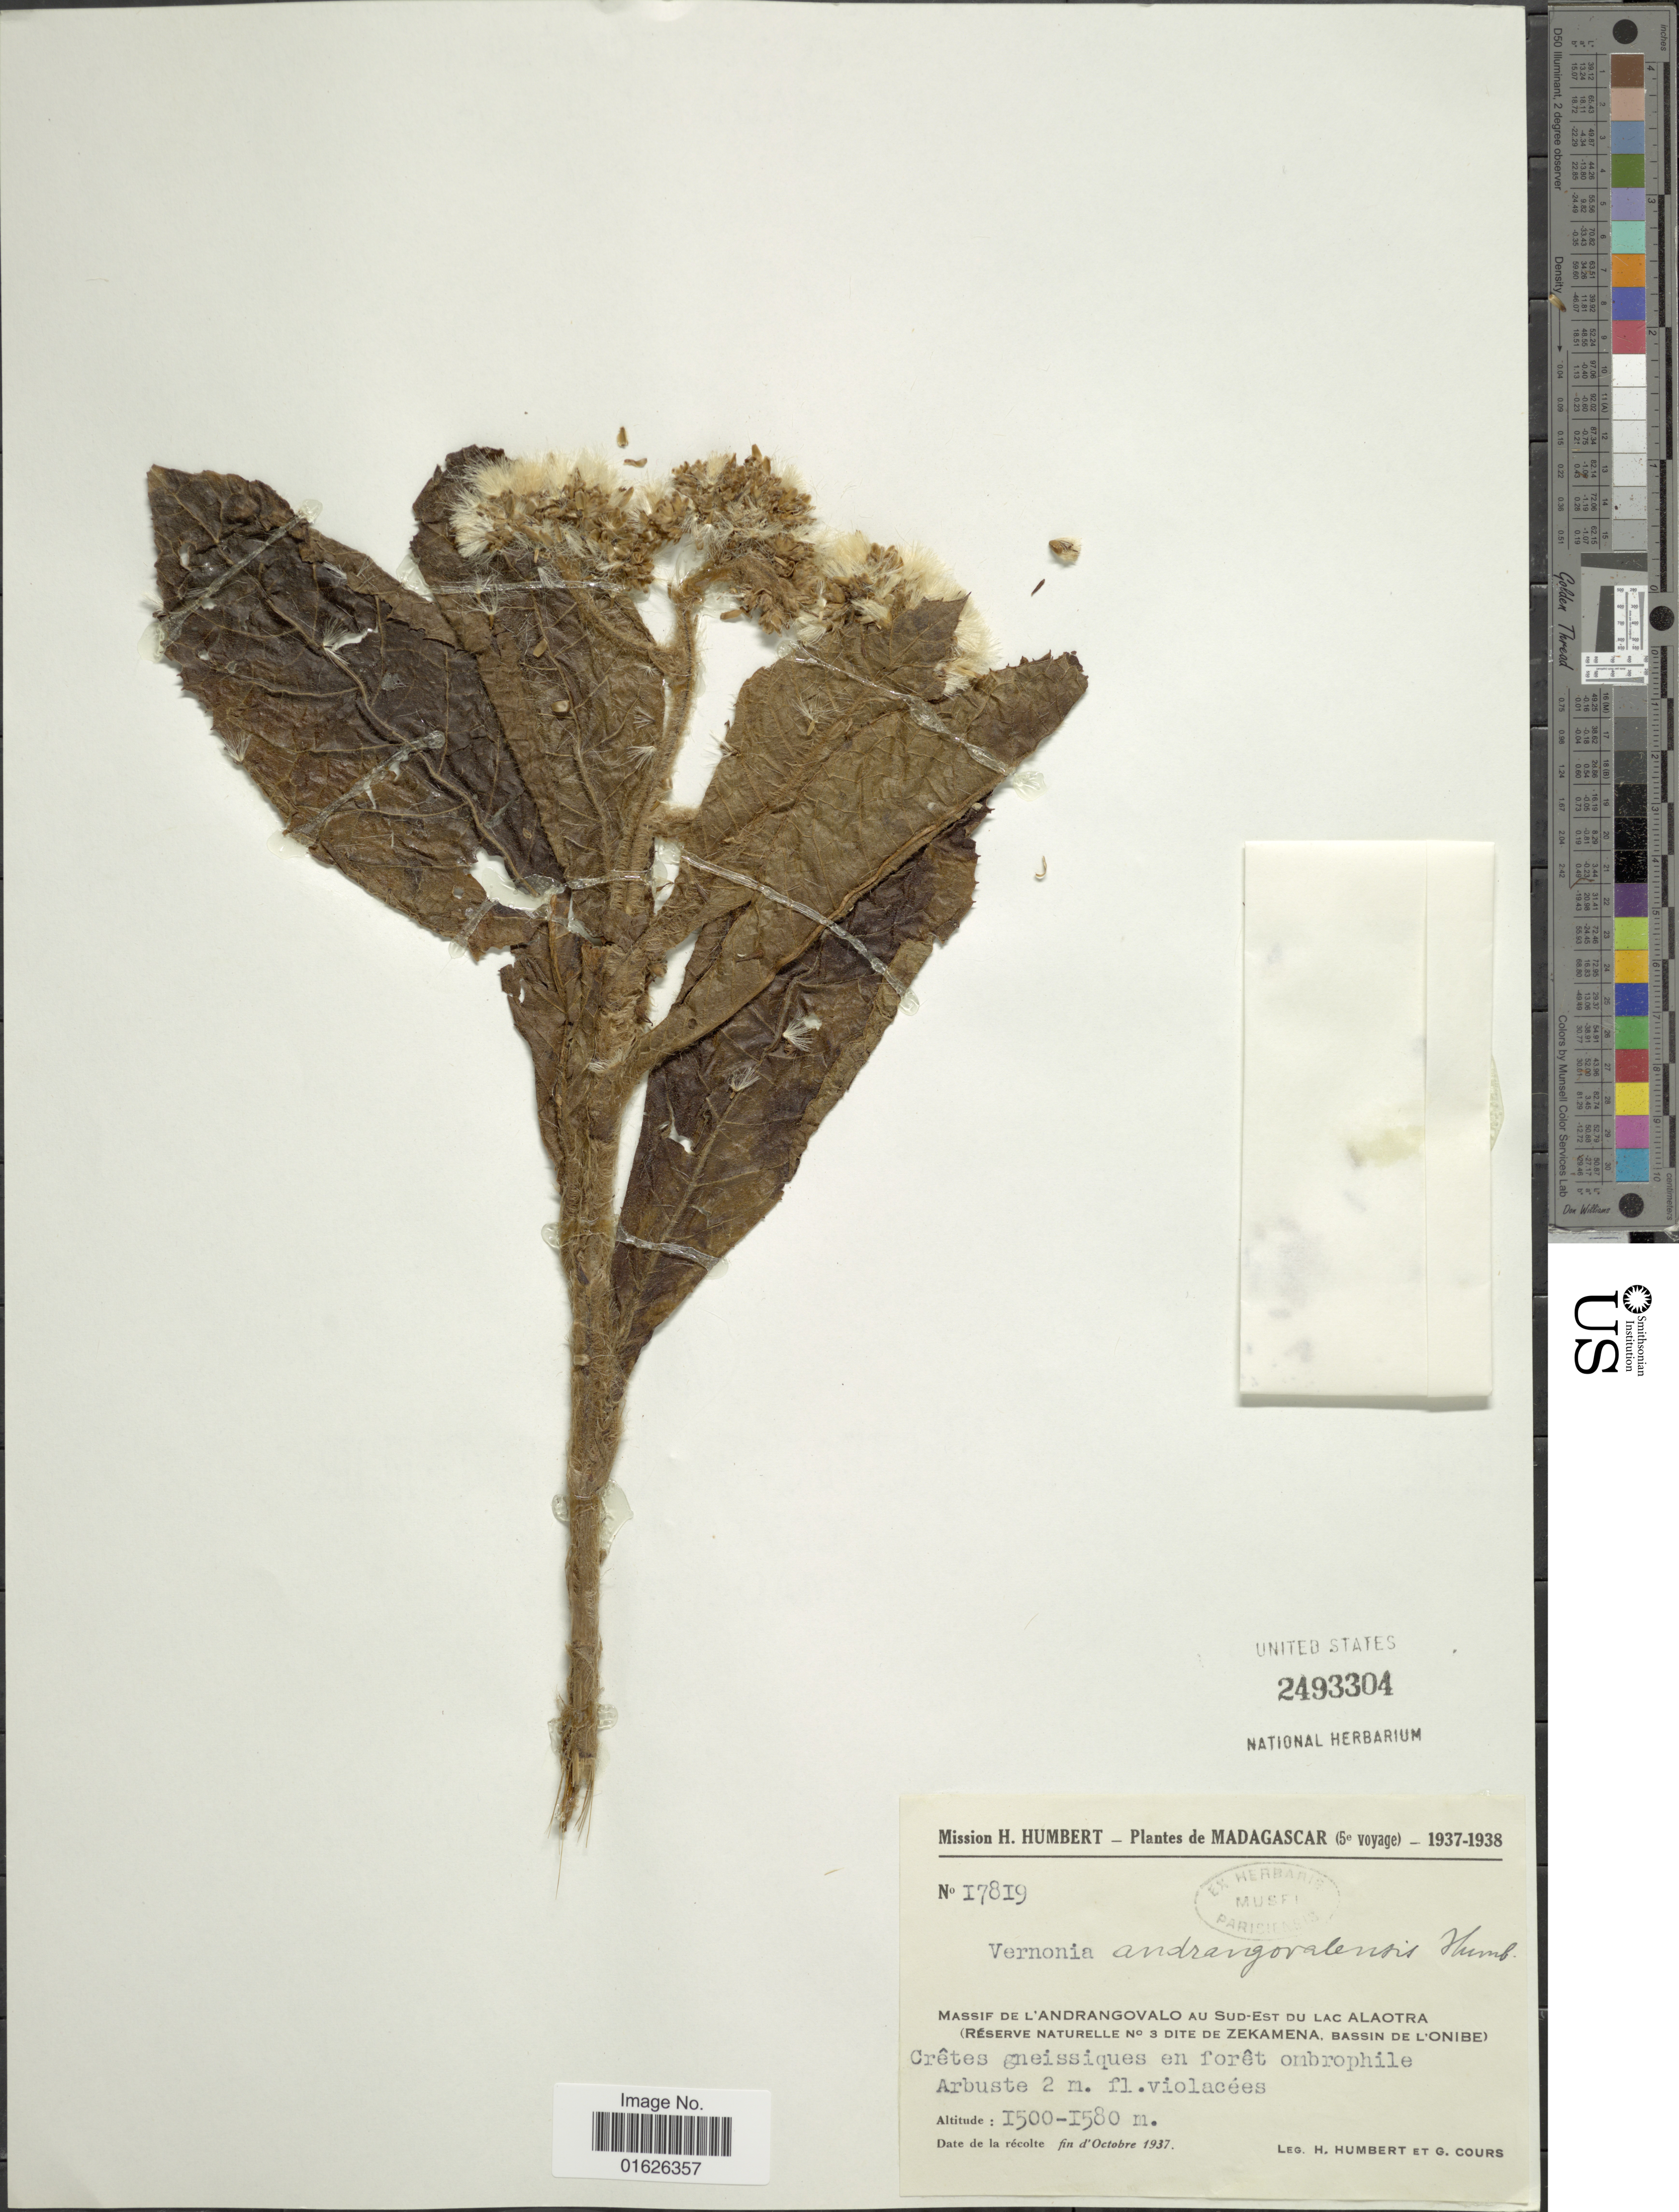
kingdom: Plantae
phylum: Tracheophyta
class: Magnoliopsida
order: Asterales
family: Asteraceae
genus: Gymnanthemum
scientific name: Gymnanthemum andrangovalense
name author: (Humbert) H. Rob.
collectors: H. Humbert & G. Cours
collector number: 17819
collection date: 1937-10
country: Madagascar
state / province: Alaotra Mangoro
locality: Massif de L'Andrangovalo au Sud - Est du Lac Alaotra ( Reserve naturelle No 3 dite de Zekamena, bassin de L'Onibe )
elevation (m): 1500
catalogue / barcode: US 2493304